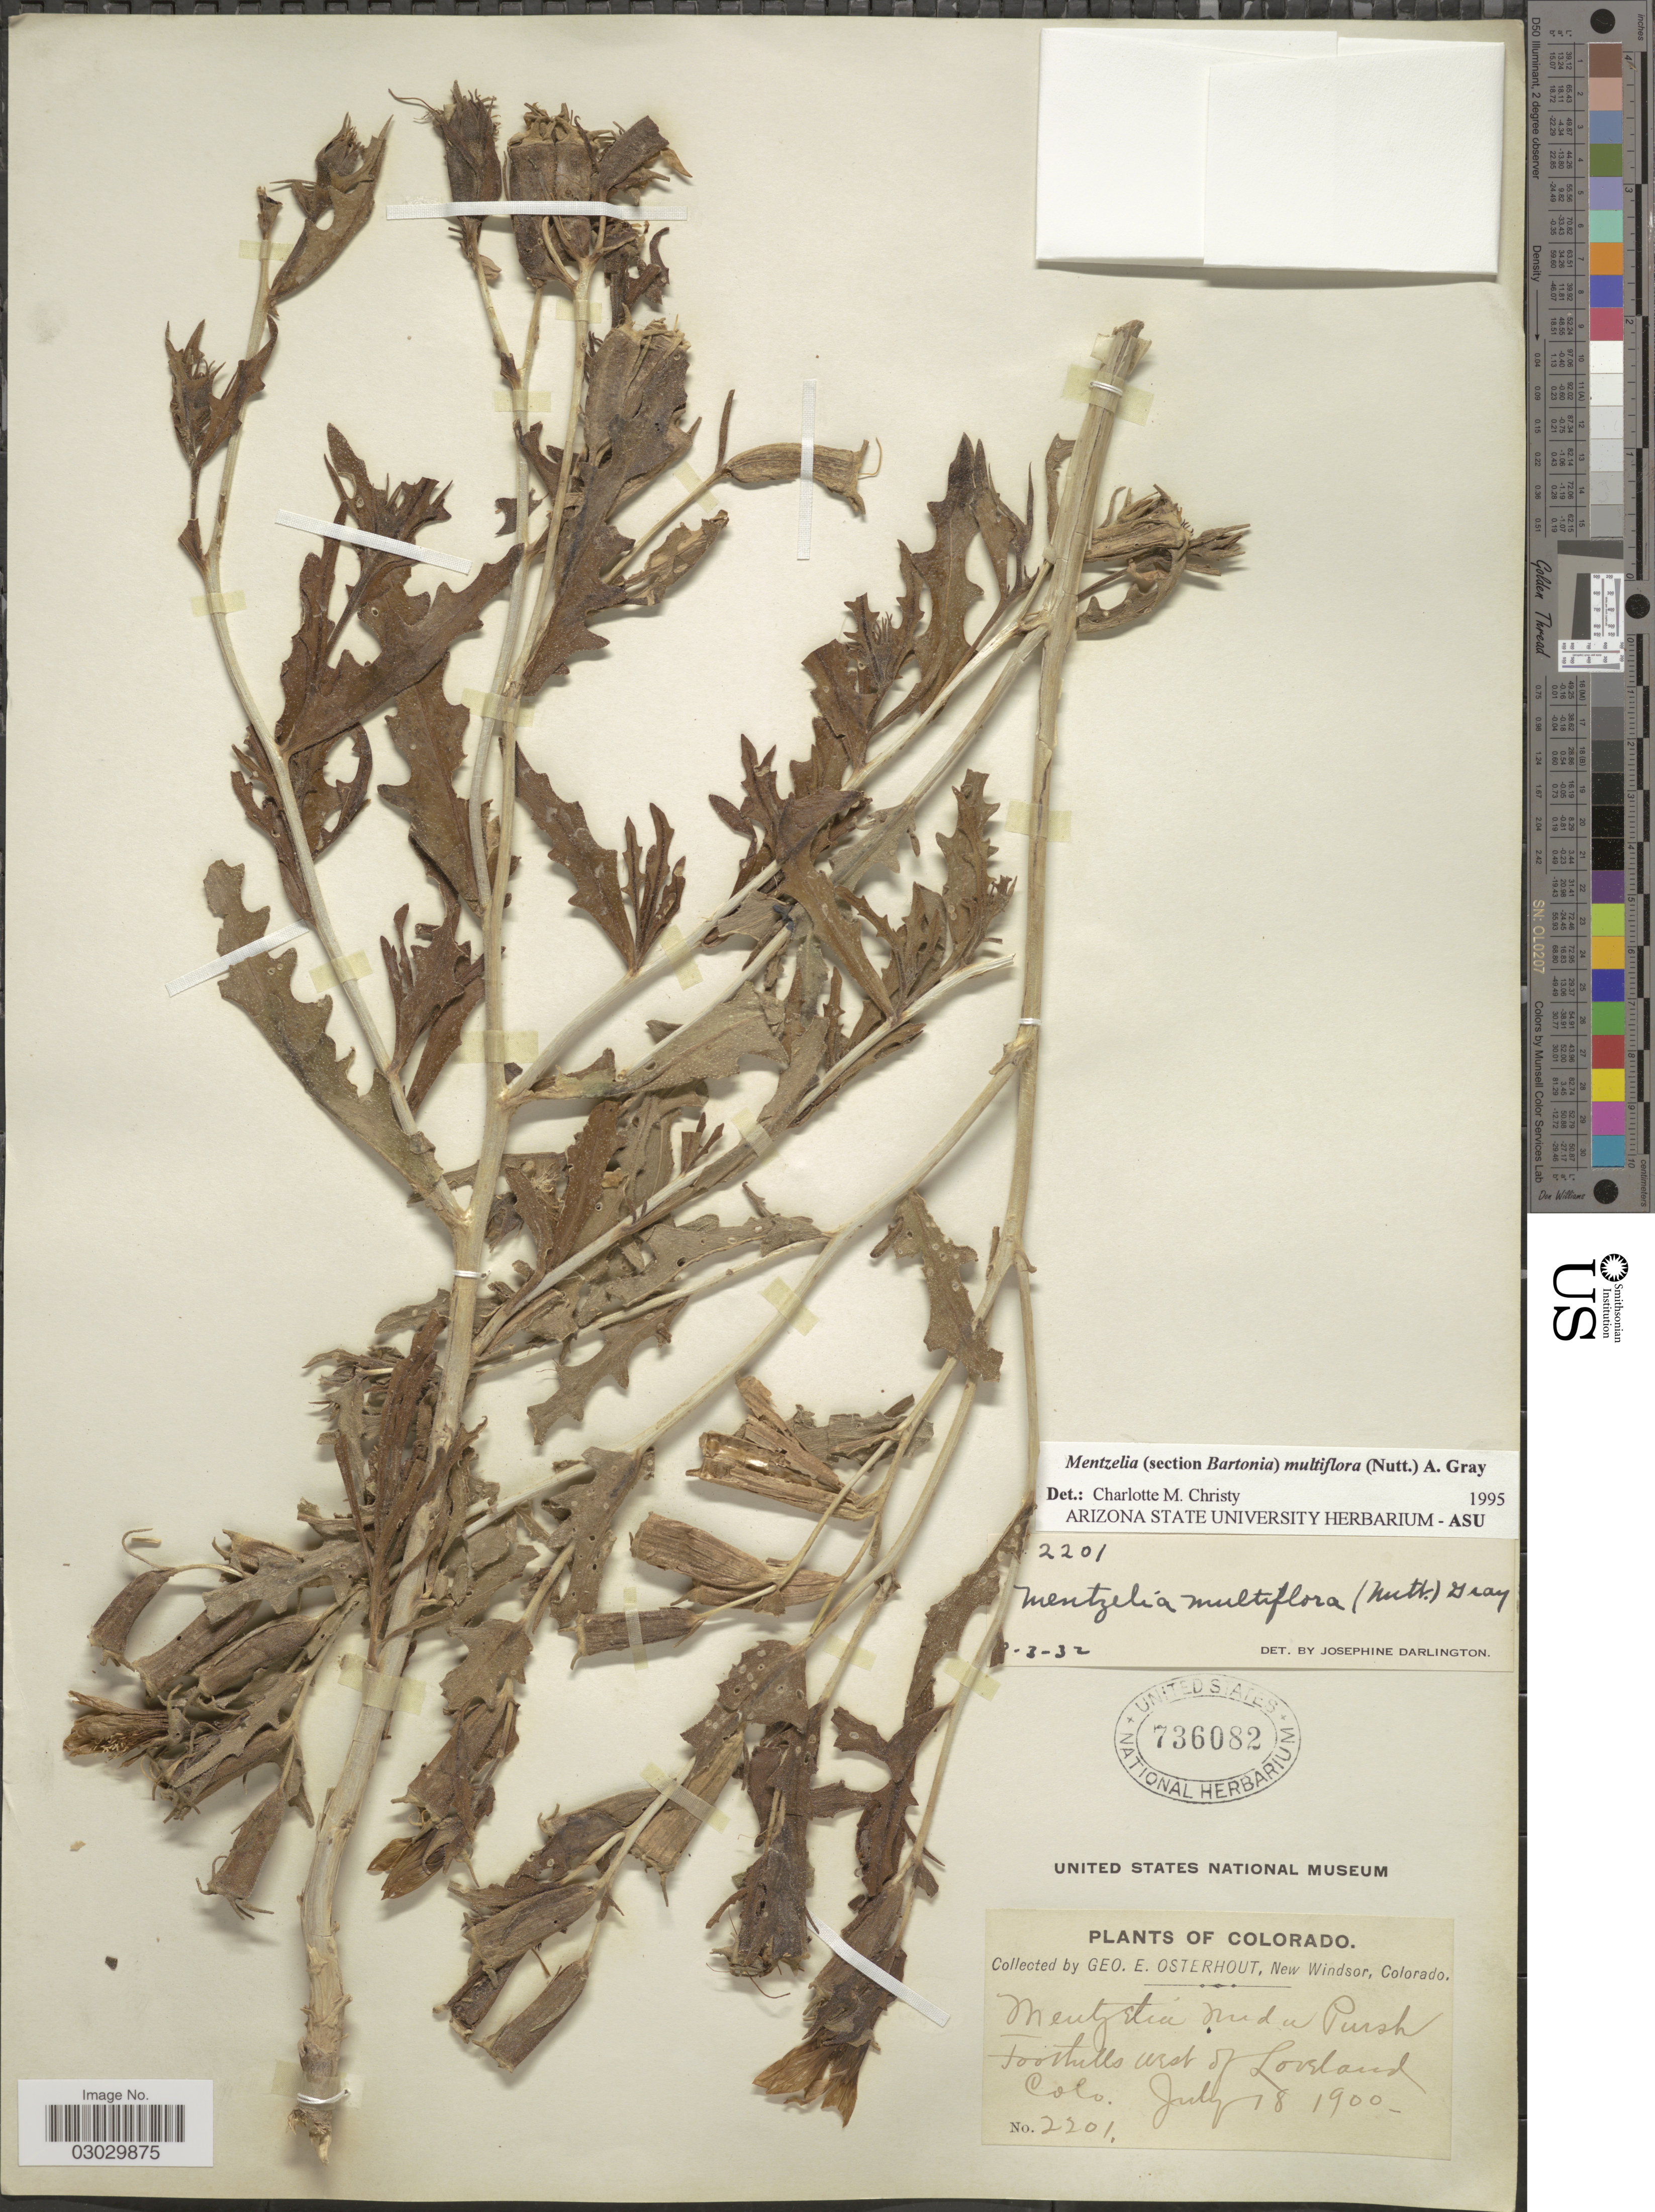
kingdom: Plantae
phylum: Tracheophyta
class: Magnoliopsida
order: Cornales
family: Loasaceae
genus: Mentzelia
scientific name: Mentzelia multiflora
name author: (Nutt.) A. Gray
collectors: G. Osterhout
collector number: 2201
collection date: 1900-07-18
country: United States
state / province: Colorado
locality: Foothills west of Loveland.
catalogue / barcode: US 736082